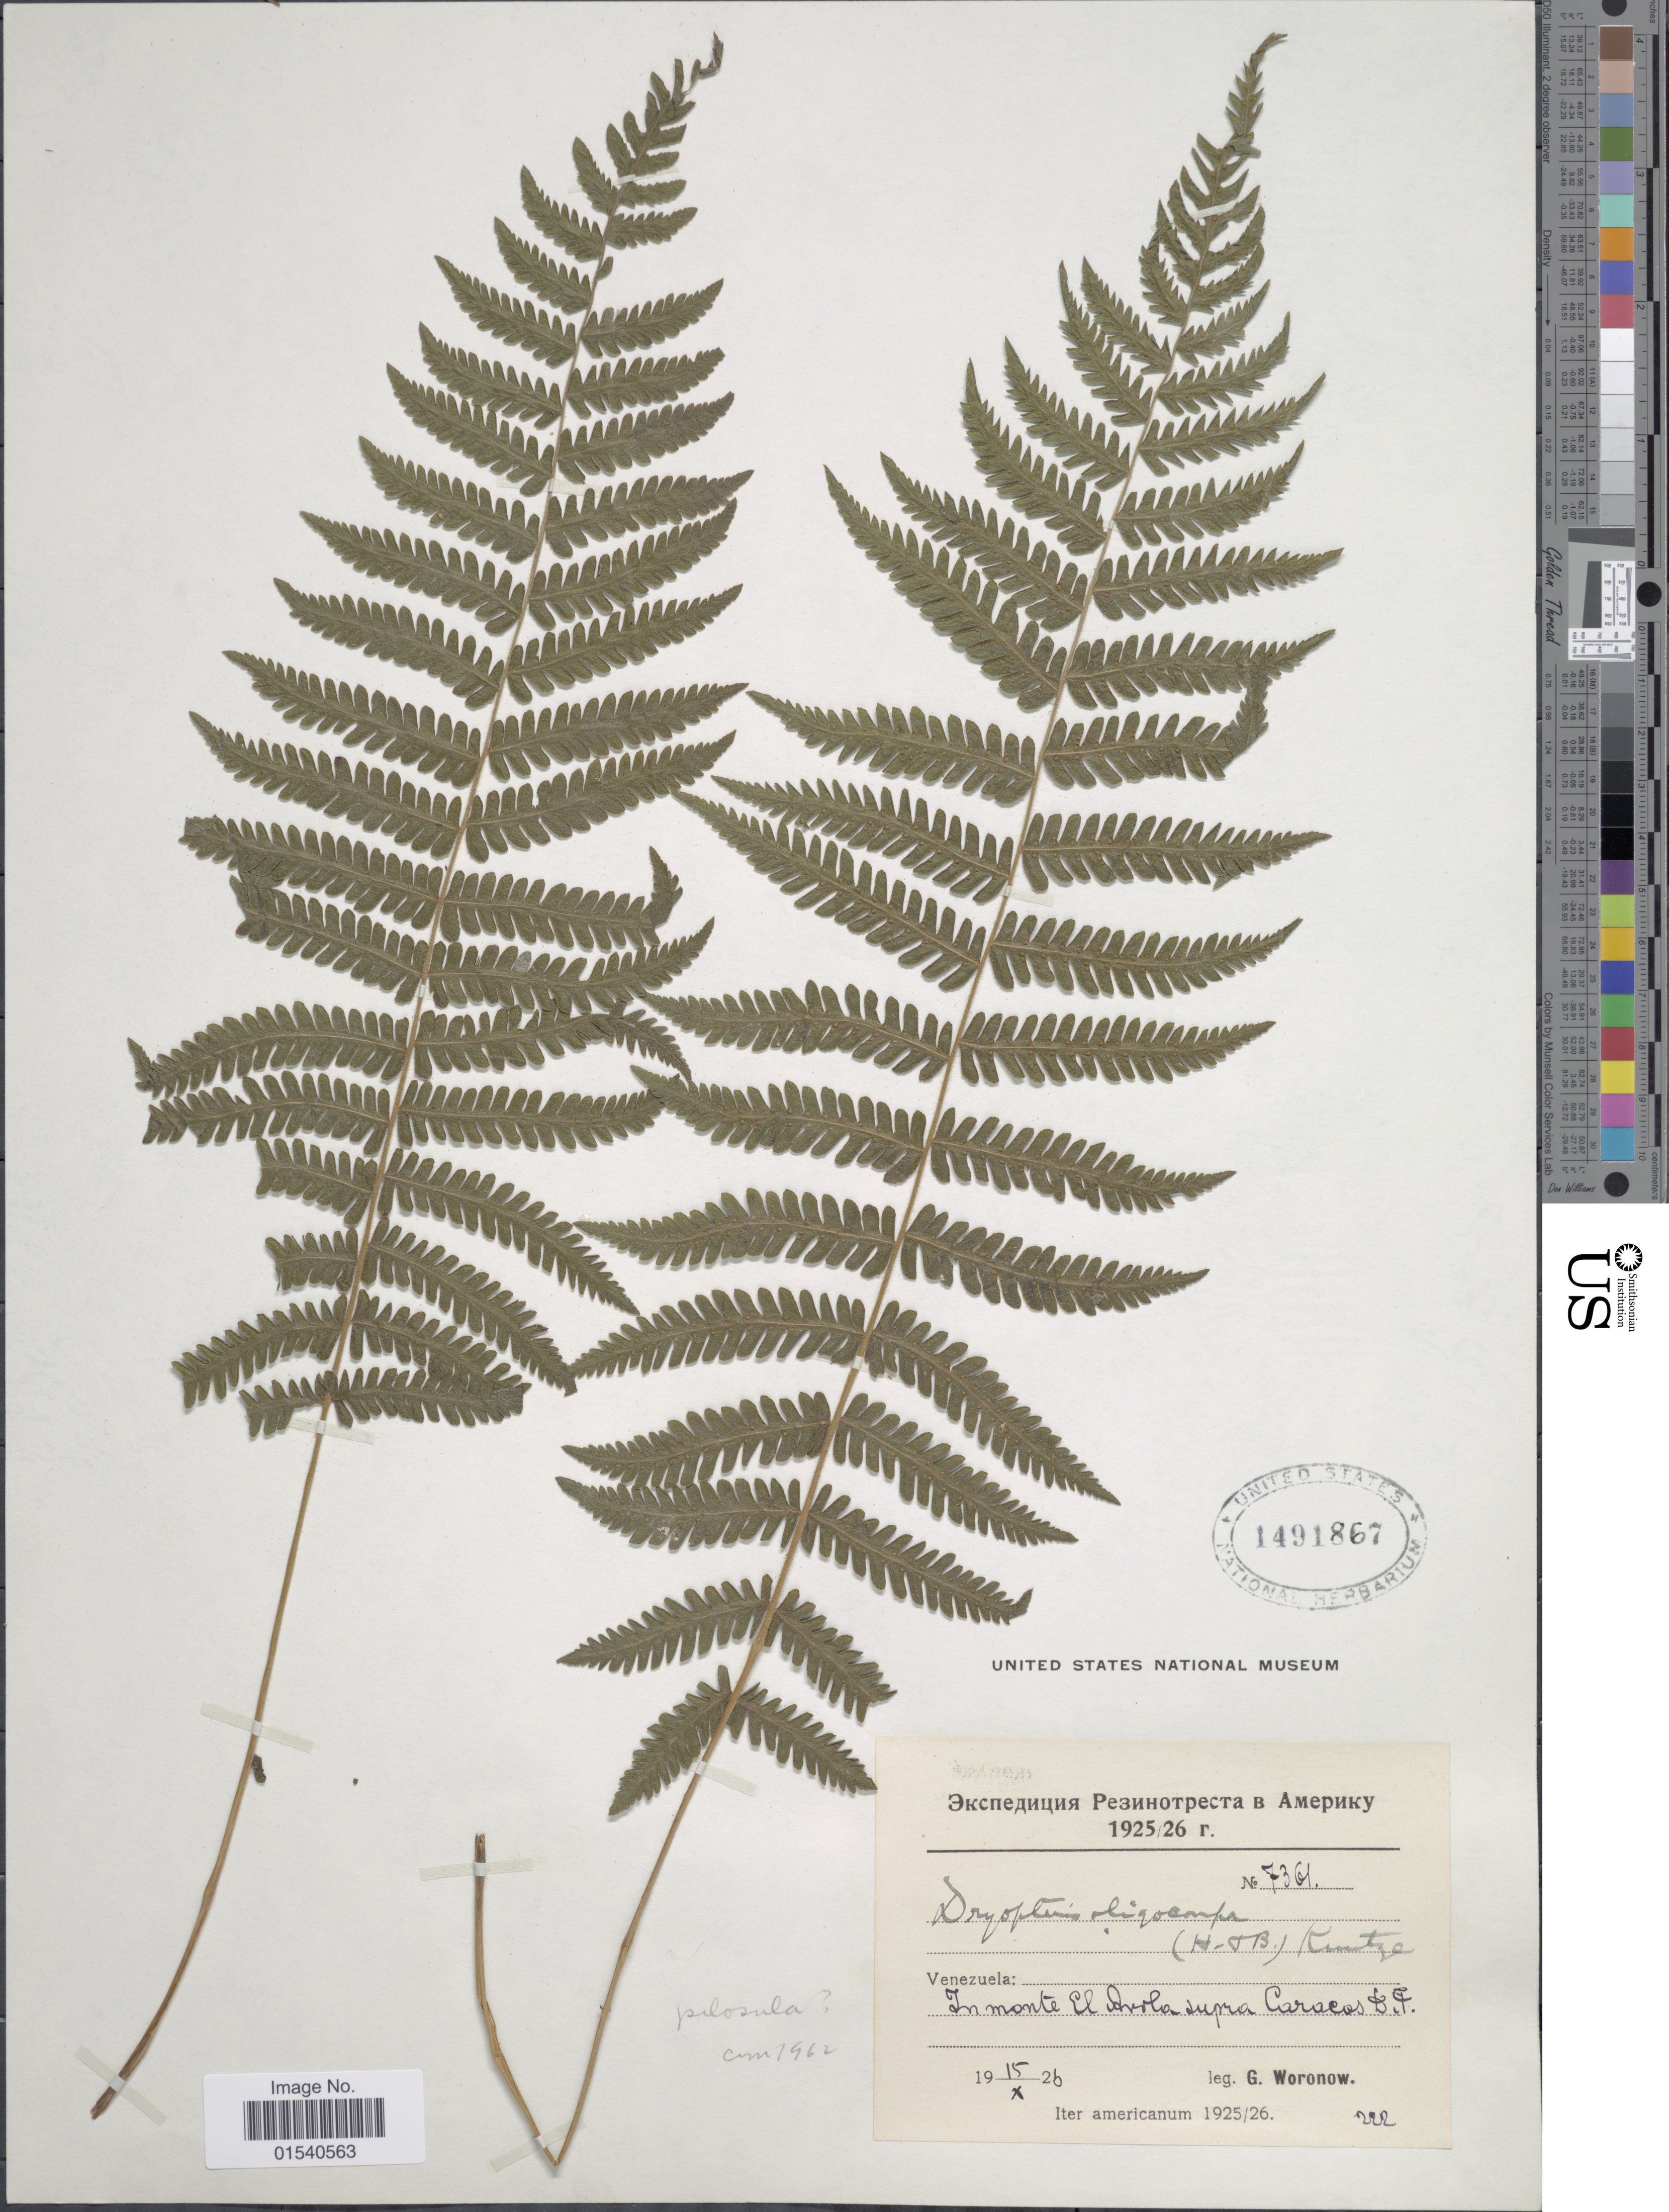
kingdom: Plantae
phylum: Tracheophyta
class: Polypodiopsida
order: Polypodiales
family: Thelypteridaceae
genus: Amauropelta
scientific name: Amauropelta pilosula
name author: (Klotzsch & H. Karst.) Á. Löve & D. Löve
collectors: G. Woronow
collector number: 7361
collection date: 1926-10-15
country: Venezuela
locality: In monte El Arolo supra Caracas D.F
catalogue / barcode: US 1491867